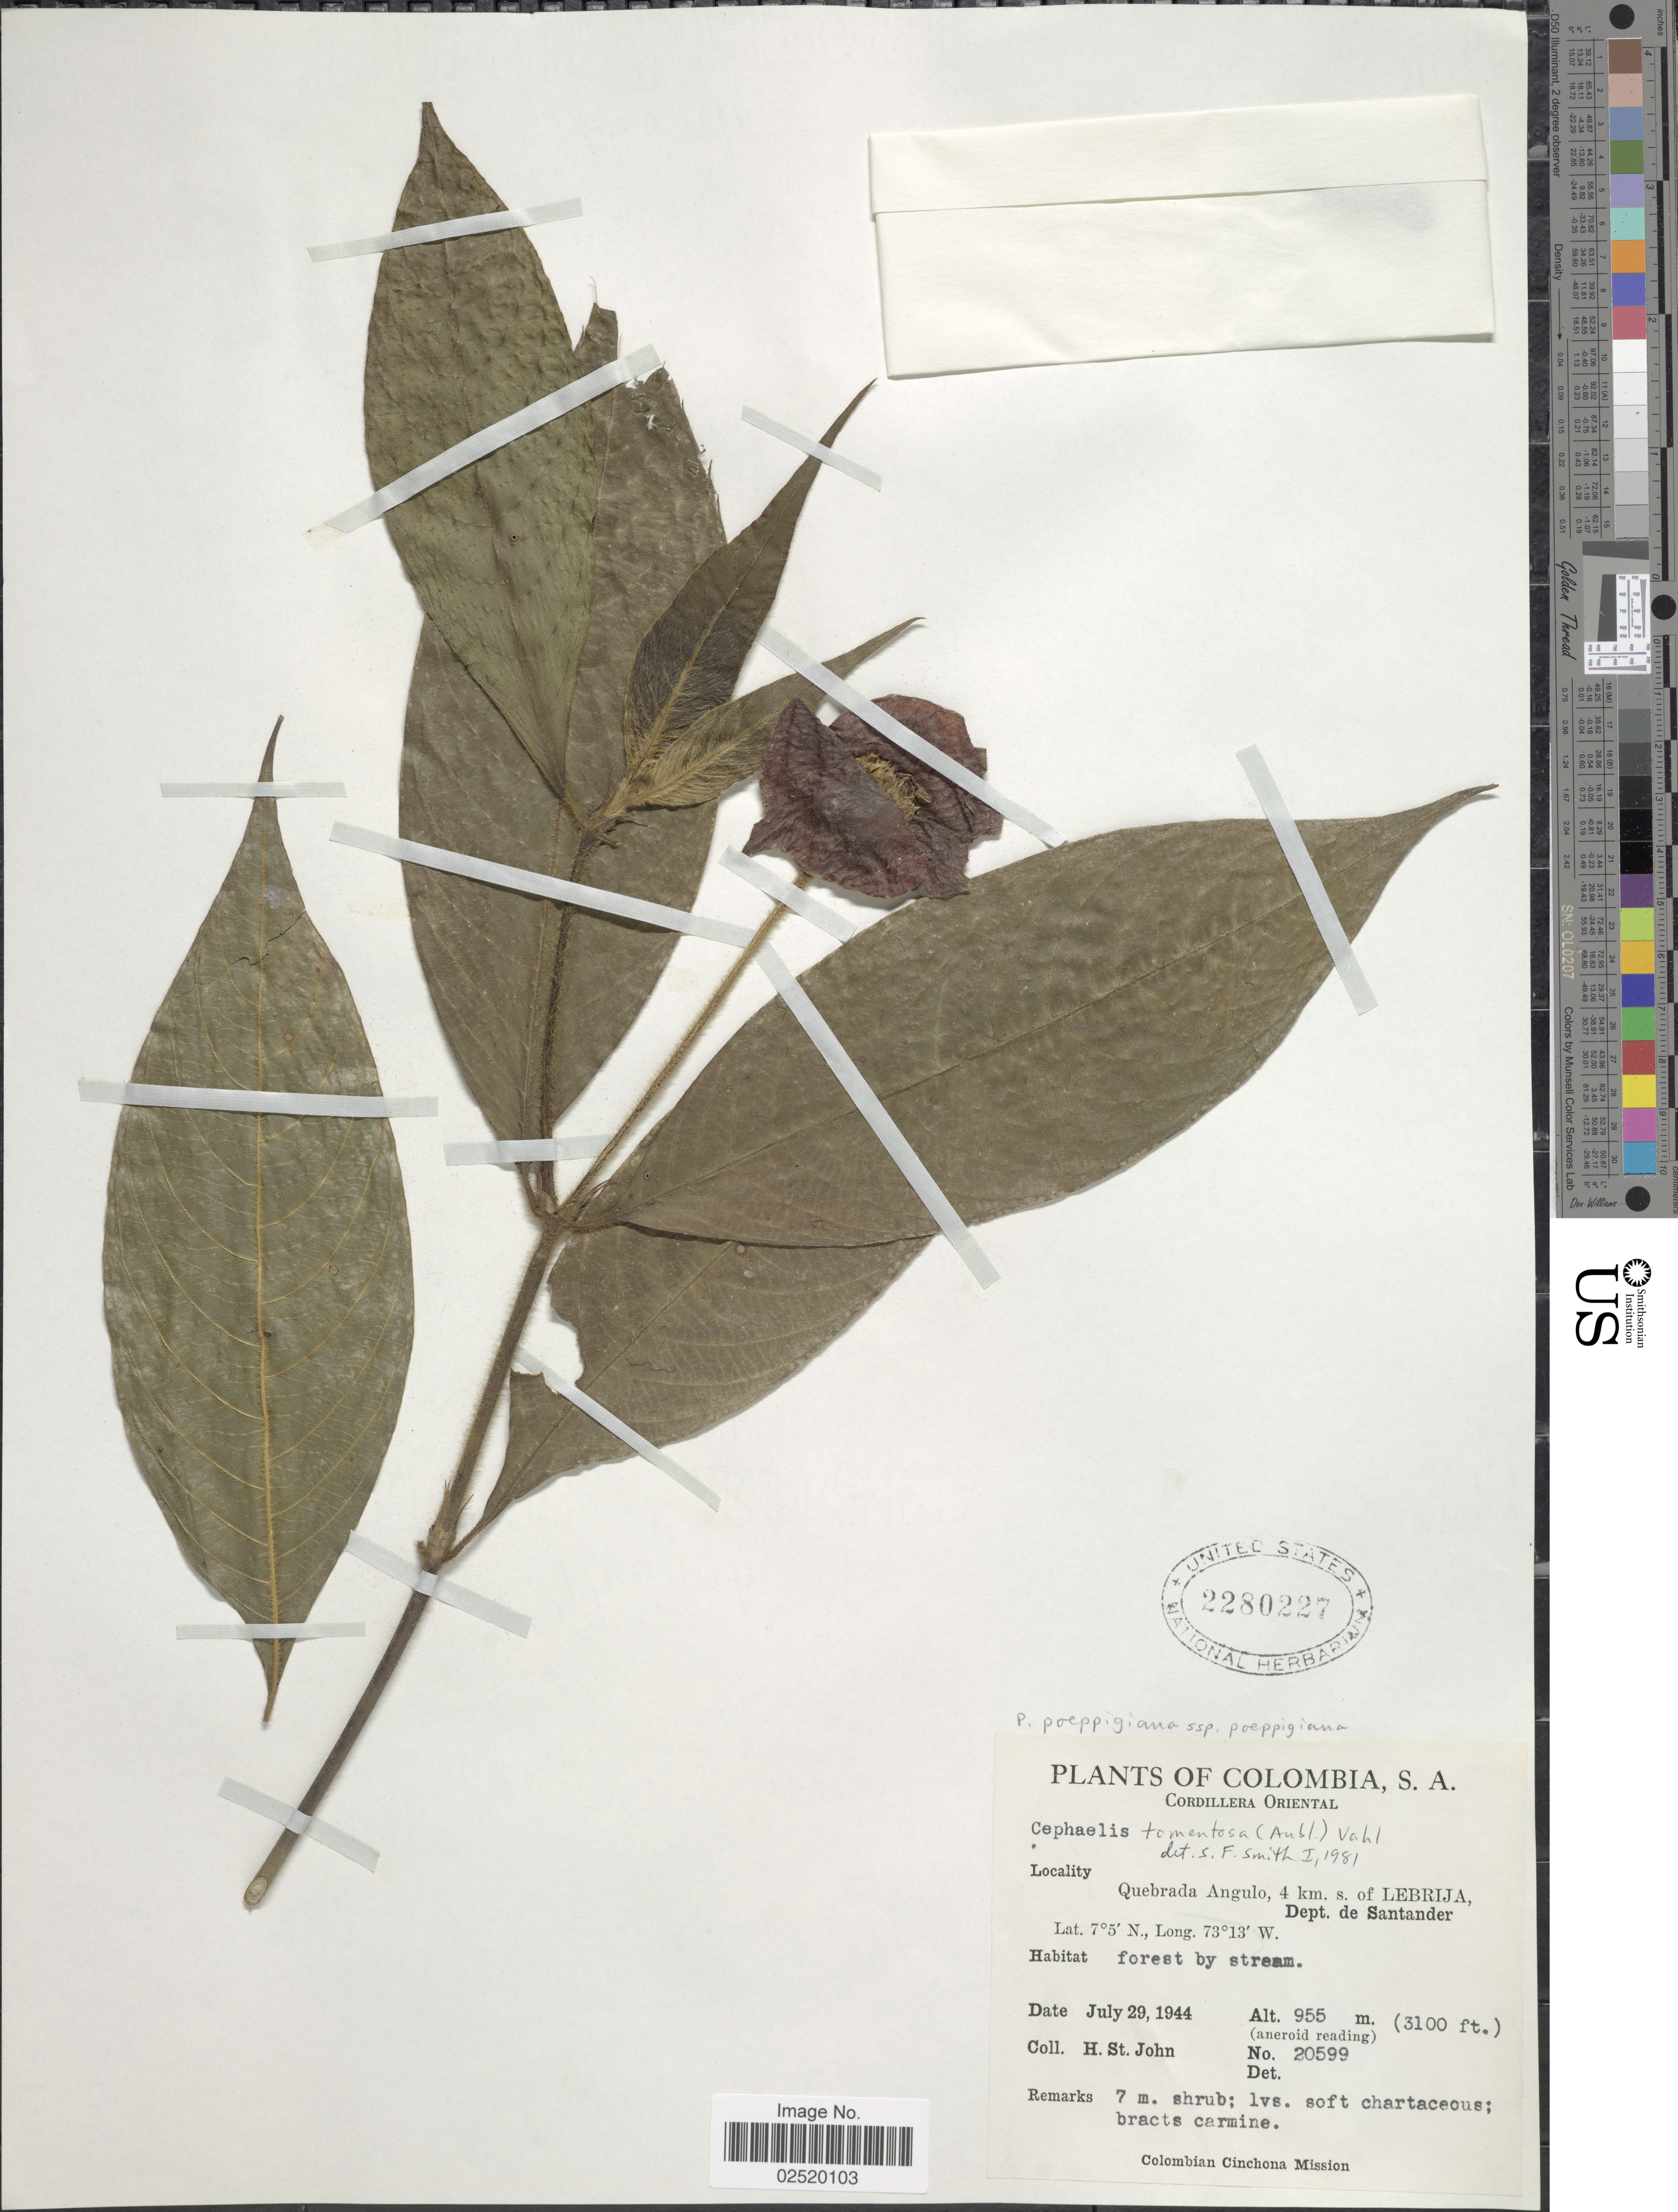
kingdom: Plantae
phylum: Tracheophyta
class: Magnoliopsida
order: Gentianales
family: Rubiaceae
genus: Psychotria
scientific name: Psychotria poeppigiana subsp. poeppigiana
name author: Müll. Arg.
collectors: H. St. John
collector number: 20599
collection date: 1944-07-29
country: Colombia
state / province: Santander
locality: Cordillera Oriental, Quebrada Angulo, 4 km. s. of Lebrija, Dept. de Santander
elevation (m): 945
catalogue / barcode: US 2280227